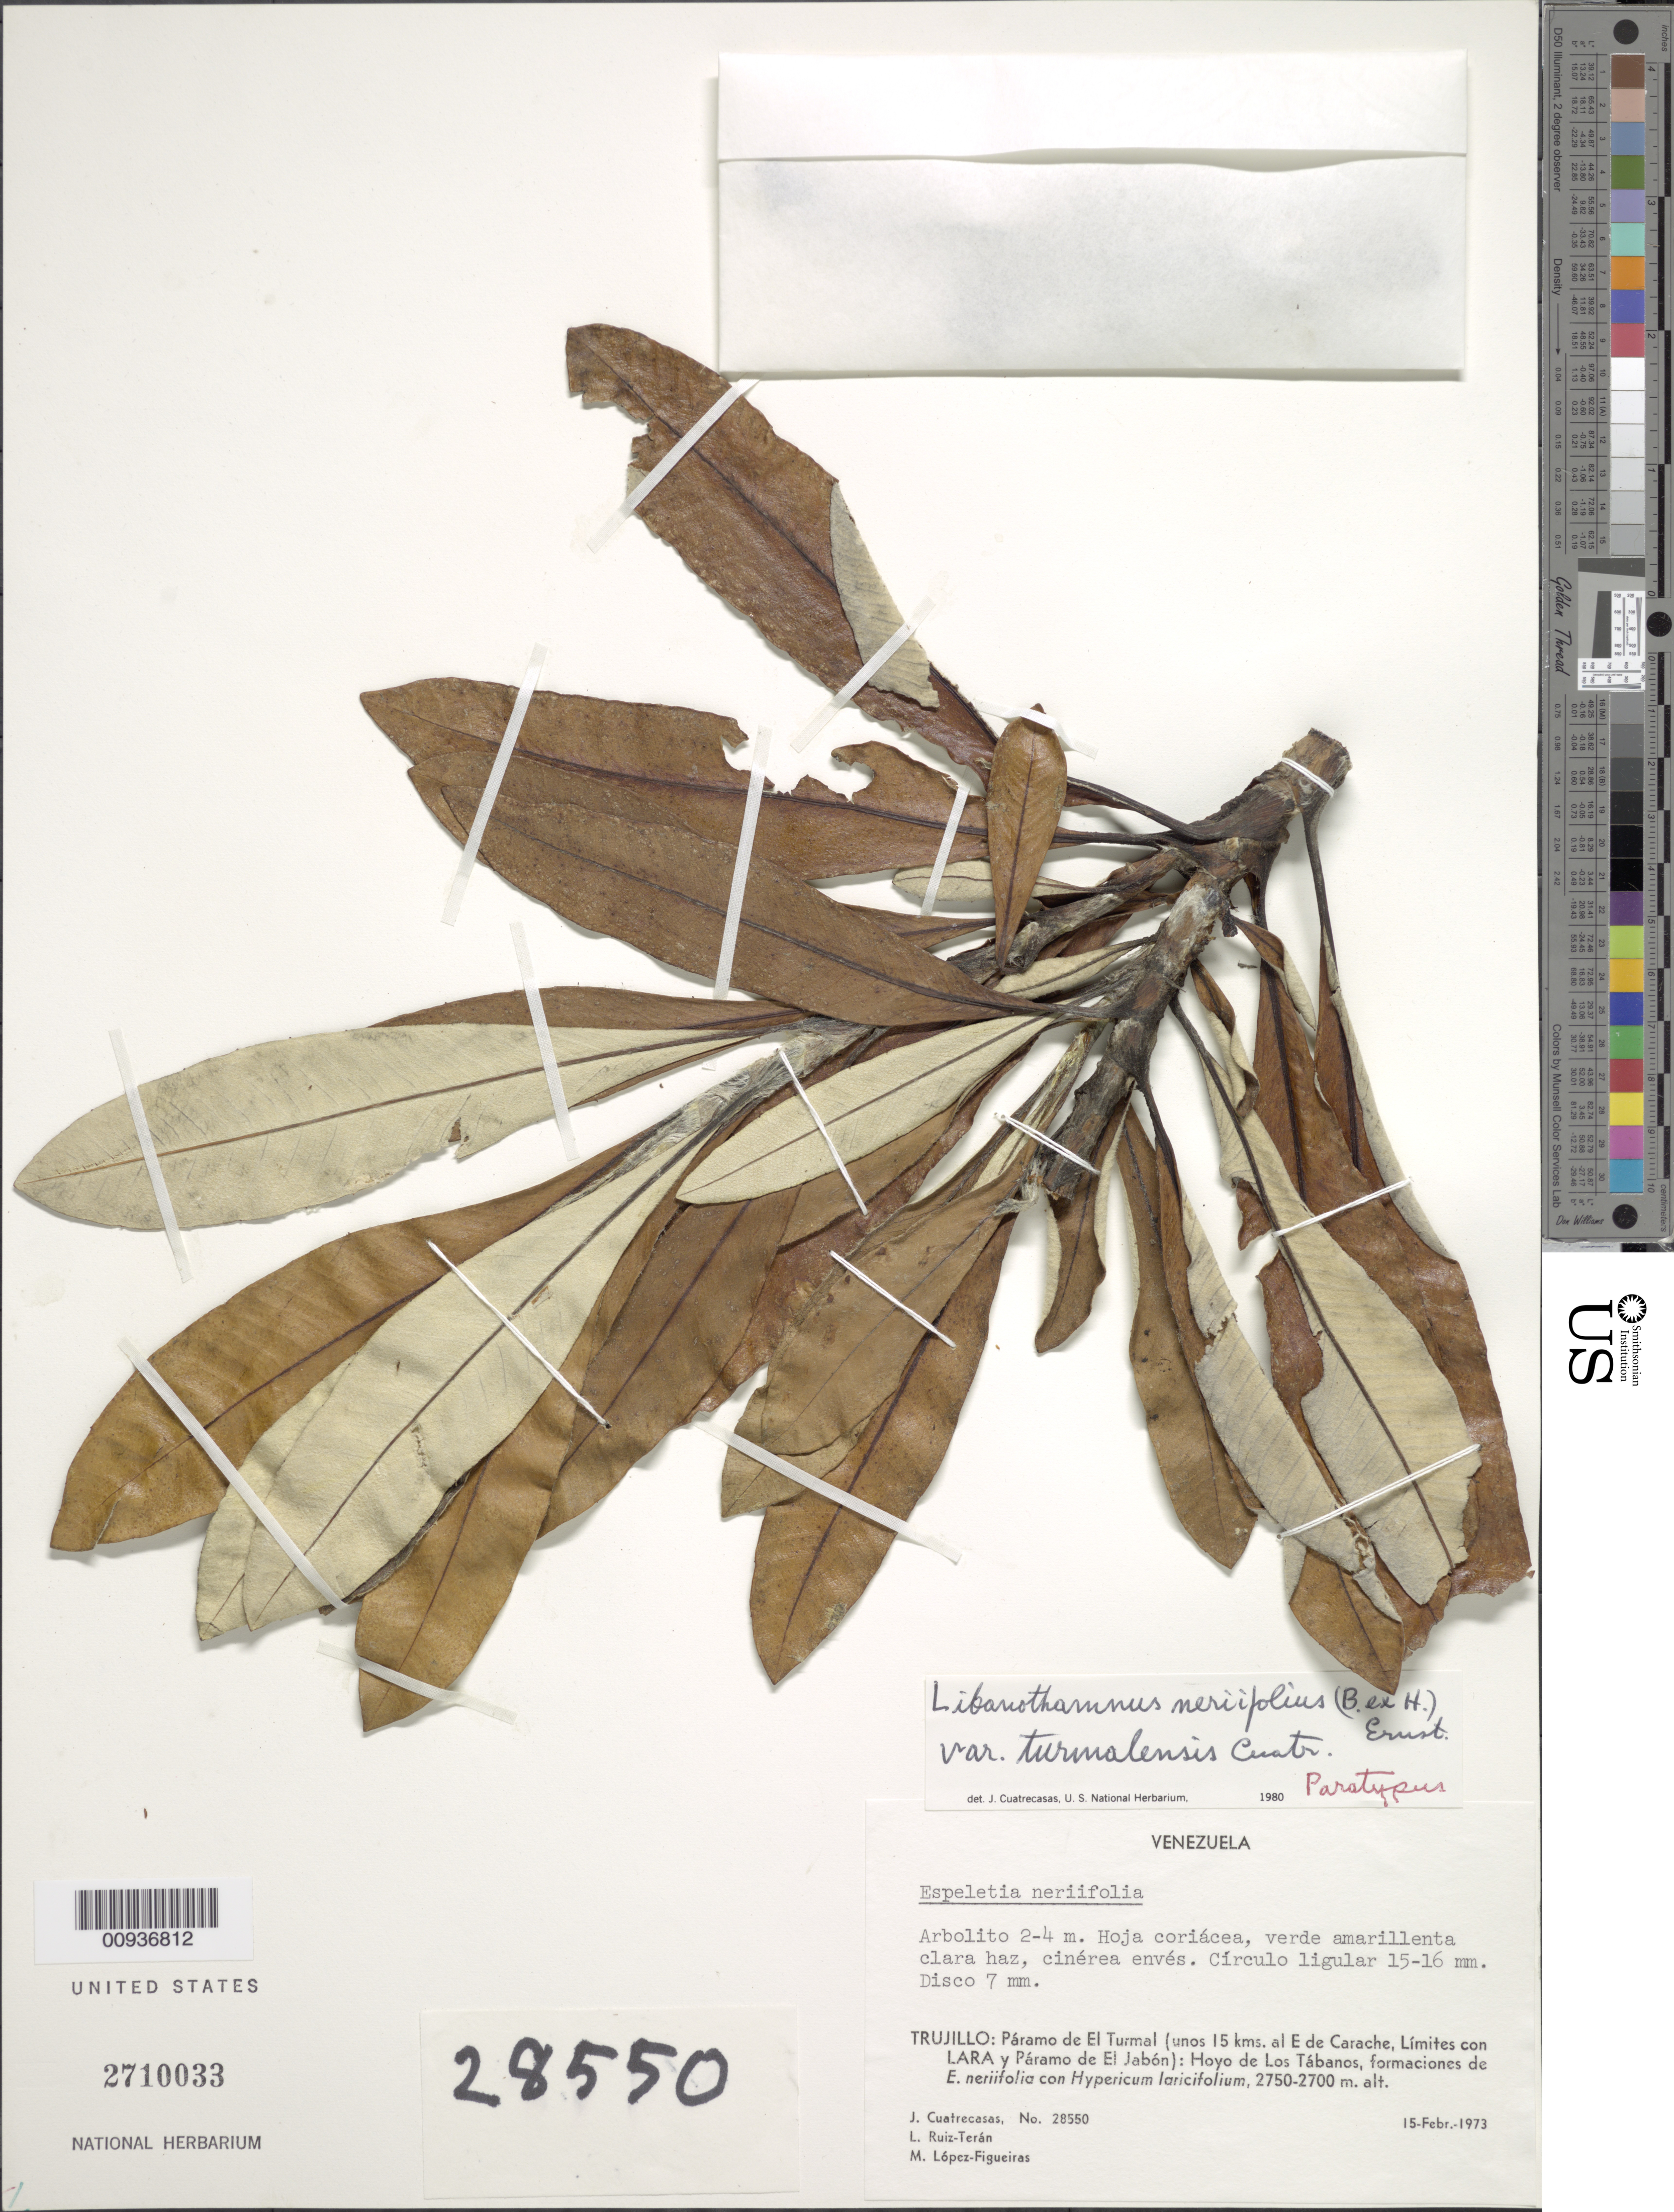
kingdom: Plantae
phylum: Tracheophyta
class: Magnoliopsida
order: Asterales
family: Asteraceae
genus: Libanothamnus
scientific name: Libanothamnus neriifolius var. turmalensis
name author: Cuatrec.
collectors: J. Cuatrecasas, L. E. Ruíz-Terán & M. López Figueiras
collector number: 28550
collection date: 1973-02-15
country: Venezuela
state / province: Trujillo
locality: Paramo de El Turmal (unos 15 kms al E de Carache, Limites con Lara y Paramo de El Jabon), Hoyo deLos Tabanos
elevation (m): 2700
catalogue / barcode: US 2710033